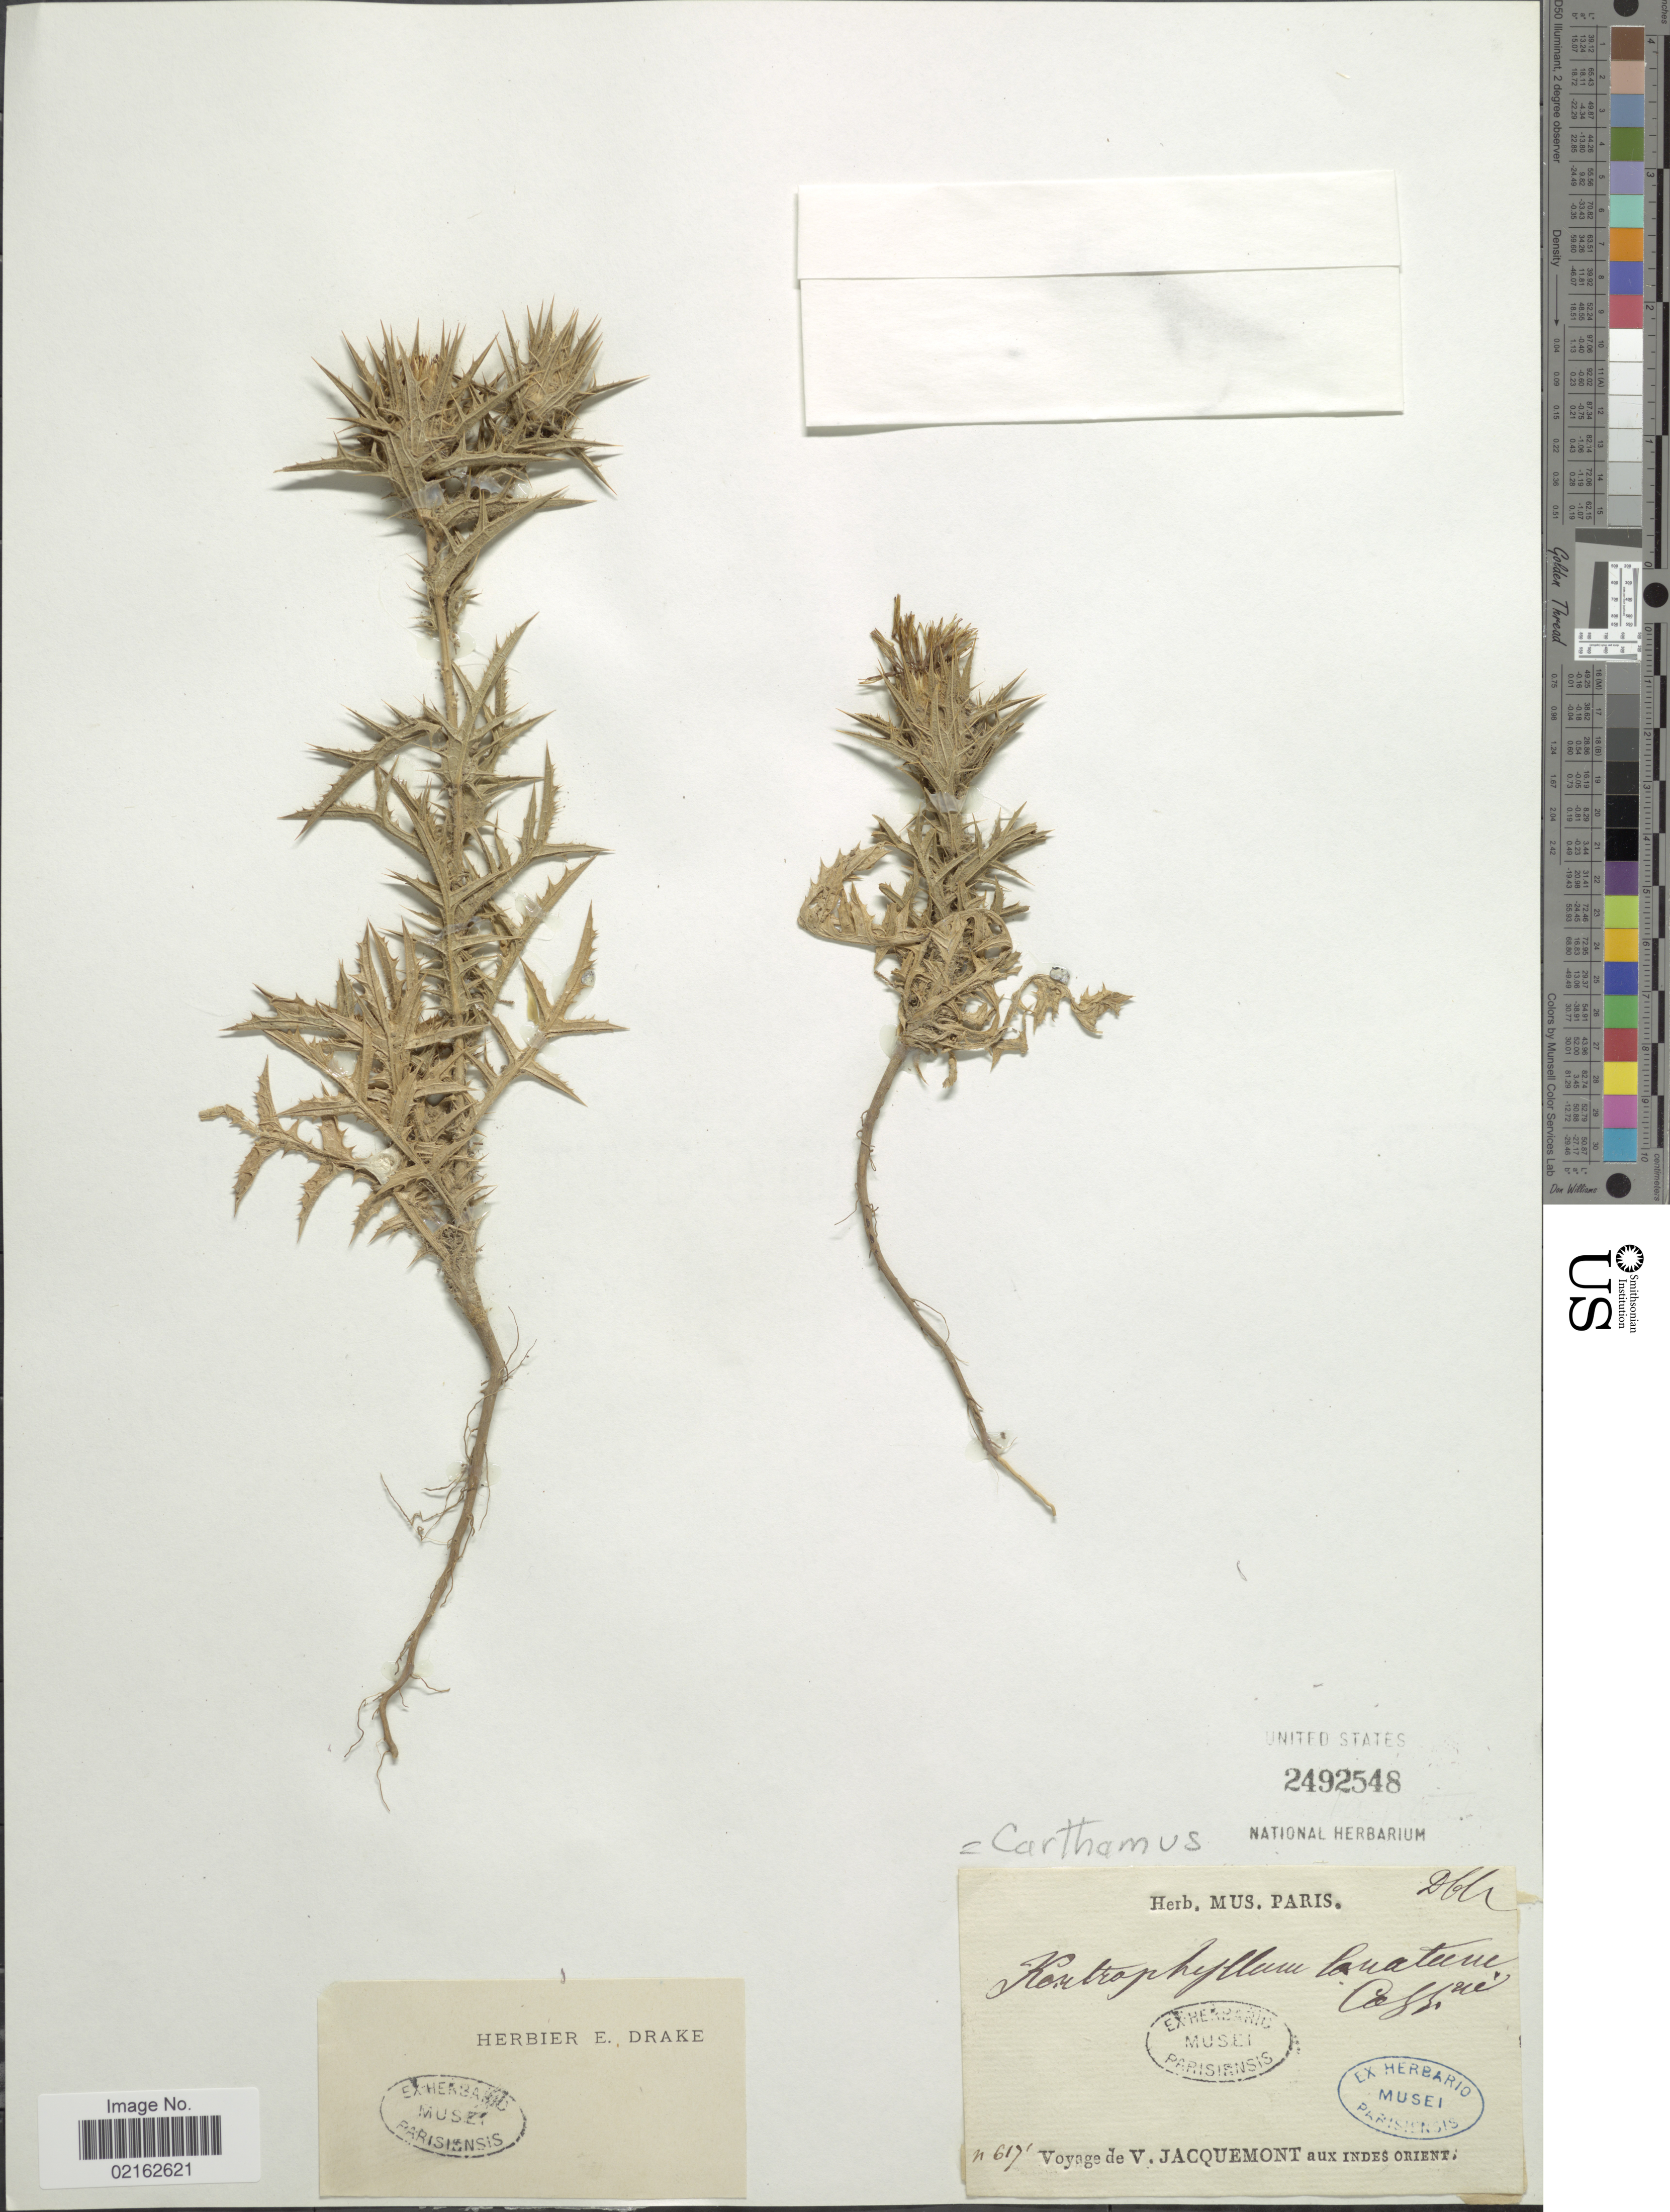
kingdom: Plantae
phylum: Tracheophyta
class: Magnoliopsida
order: Asterales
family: Asteraceae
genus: Carthamus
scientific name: Carthamus lanatus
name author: L.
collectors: V. Jacquemont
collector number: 6171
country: India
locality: Indes Orient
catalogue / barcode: US 2492548